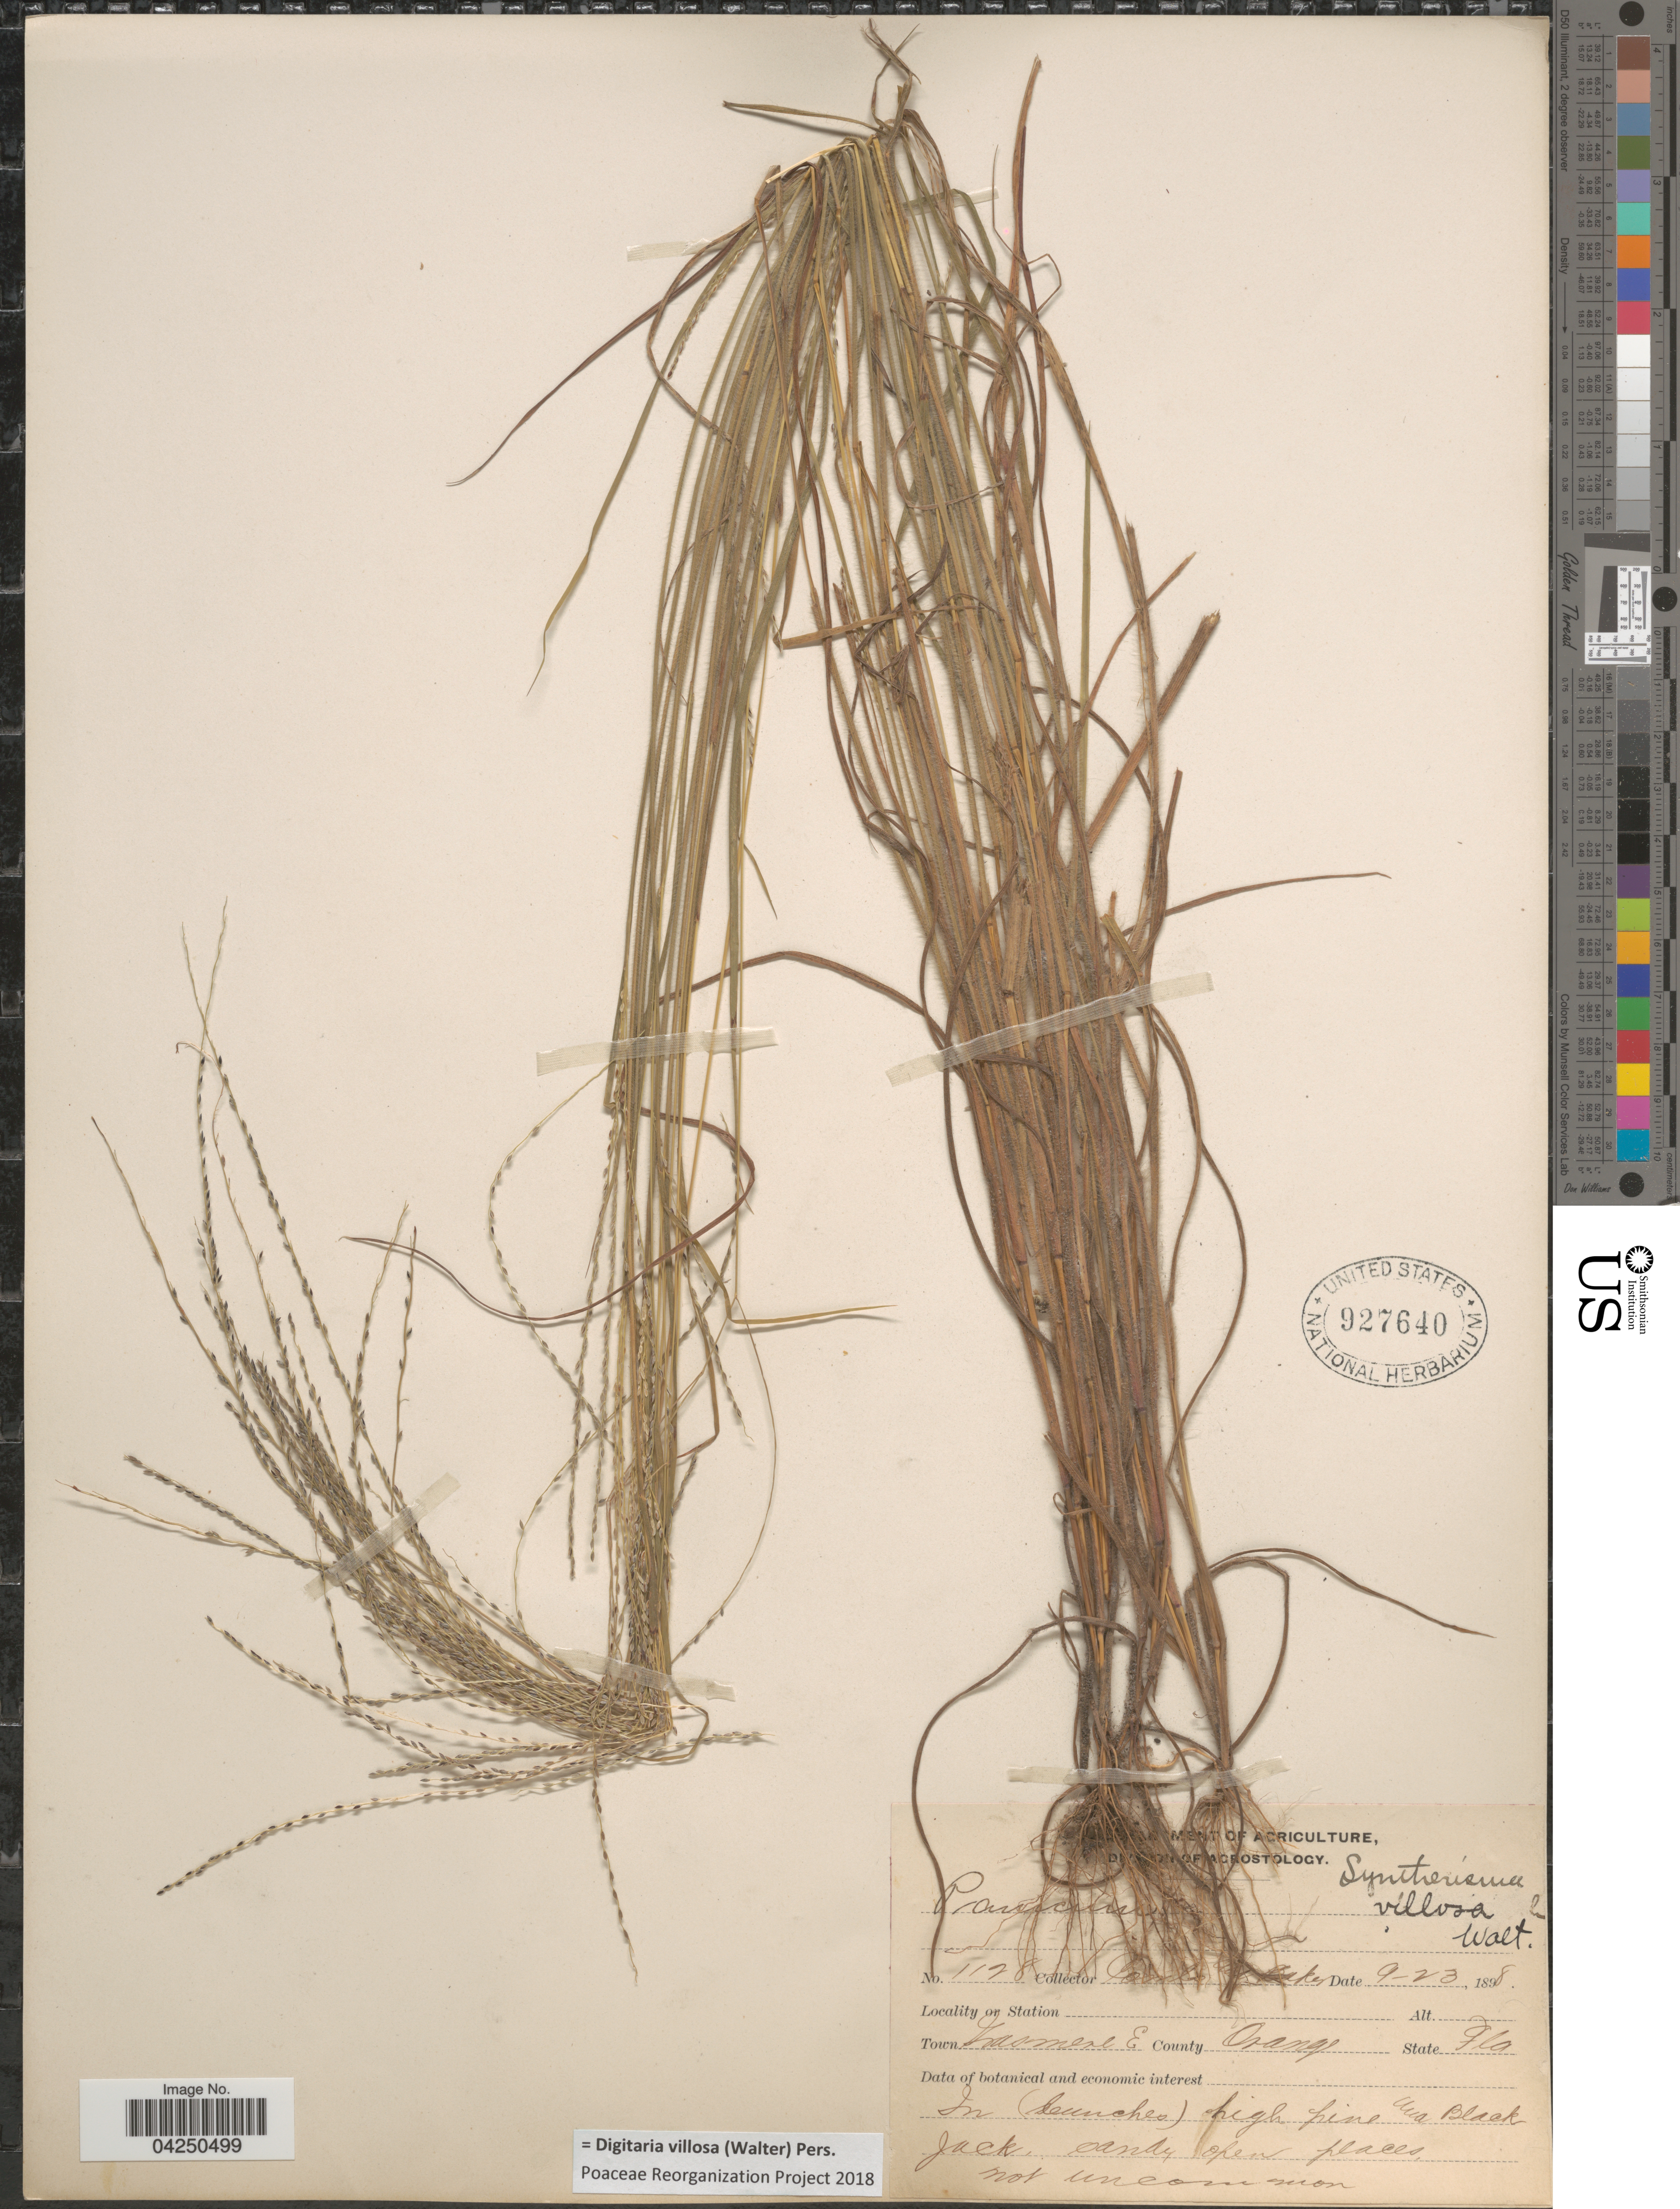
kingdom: Plantae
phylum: Tracheophyta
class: Liliopsida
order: Poales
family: Poaceae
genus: Digitaria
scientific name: Digitaria villosa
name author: (Walter) Pers.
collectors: -. Combs & -- Baker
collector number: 1128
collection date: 1898-09-23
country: United States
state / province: Florida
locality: Town Grasmere E. County Orange. In (bunches) high pine and Black Jack, sandy open places.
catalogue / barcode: US 927640